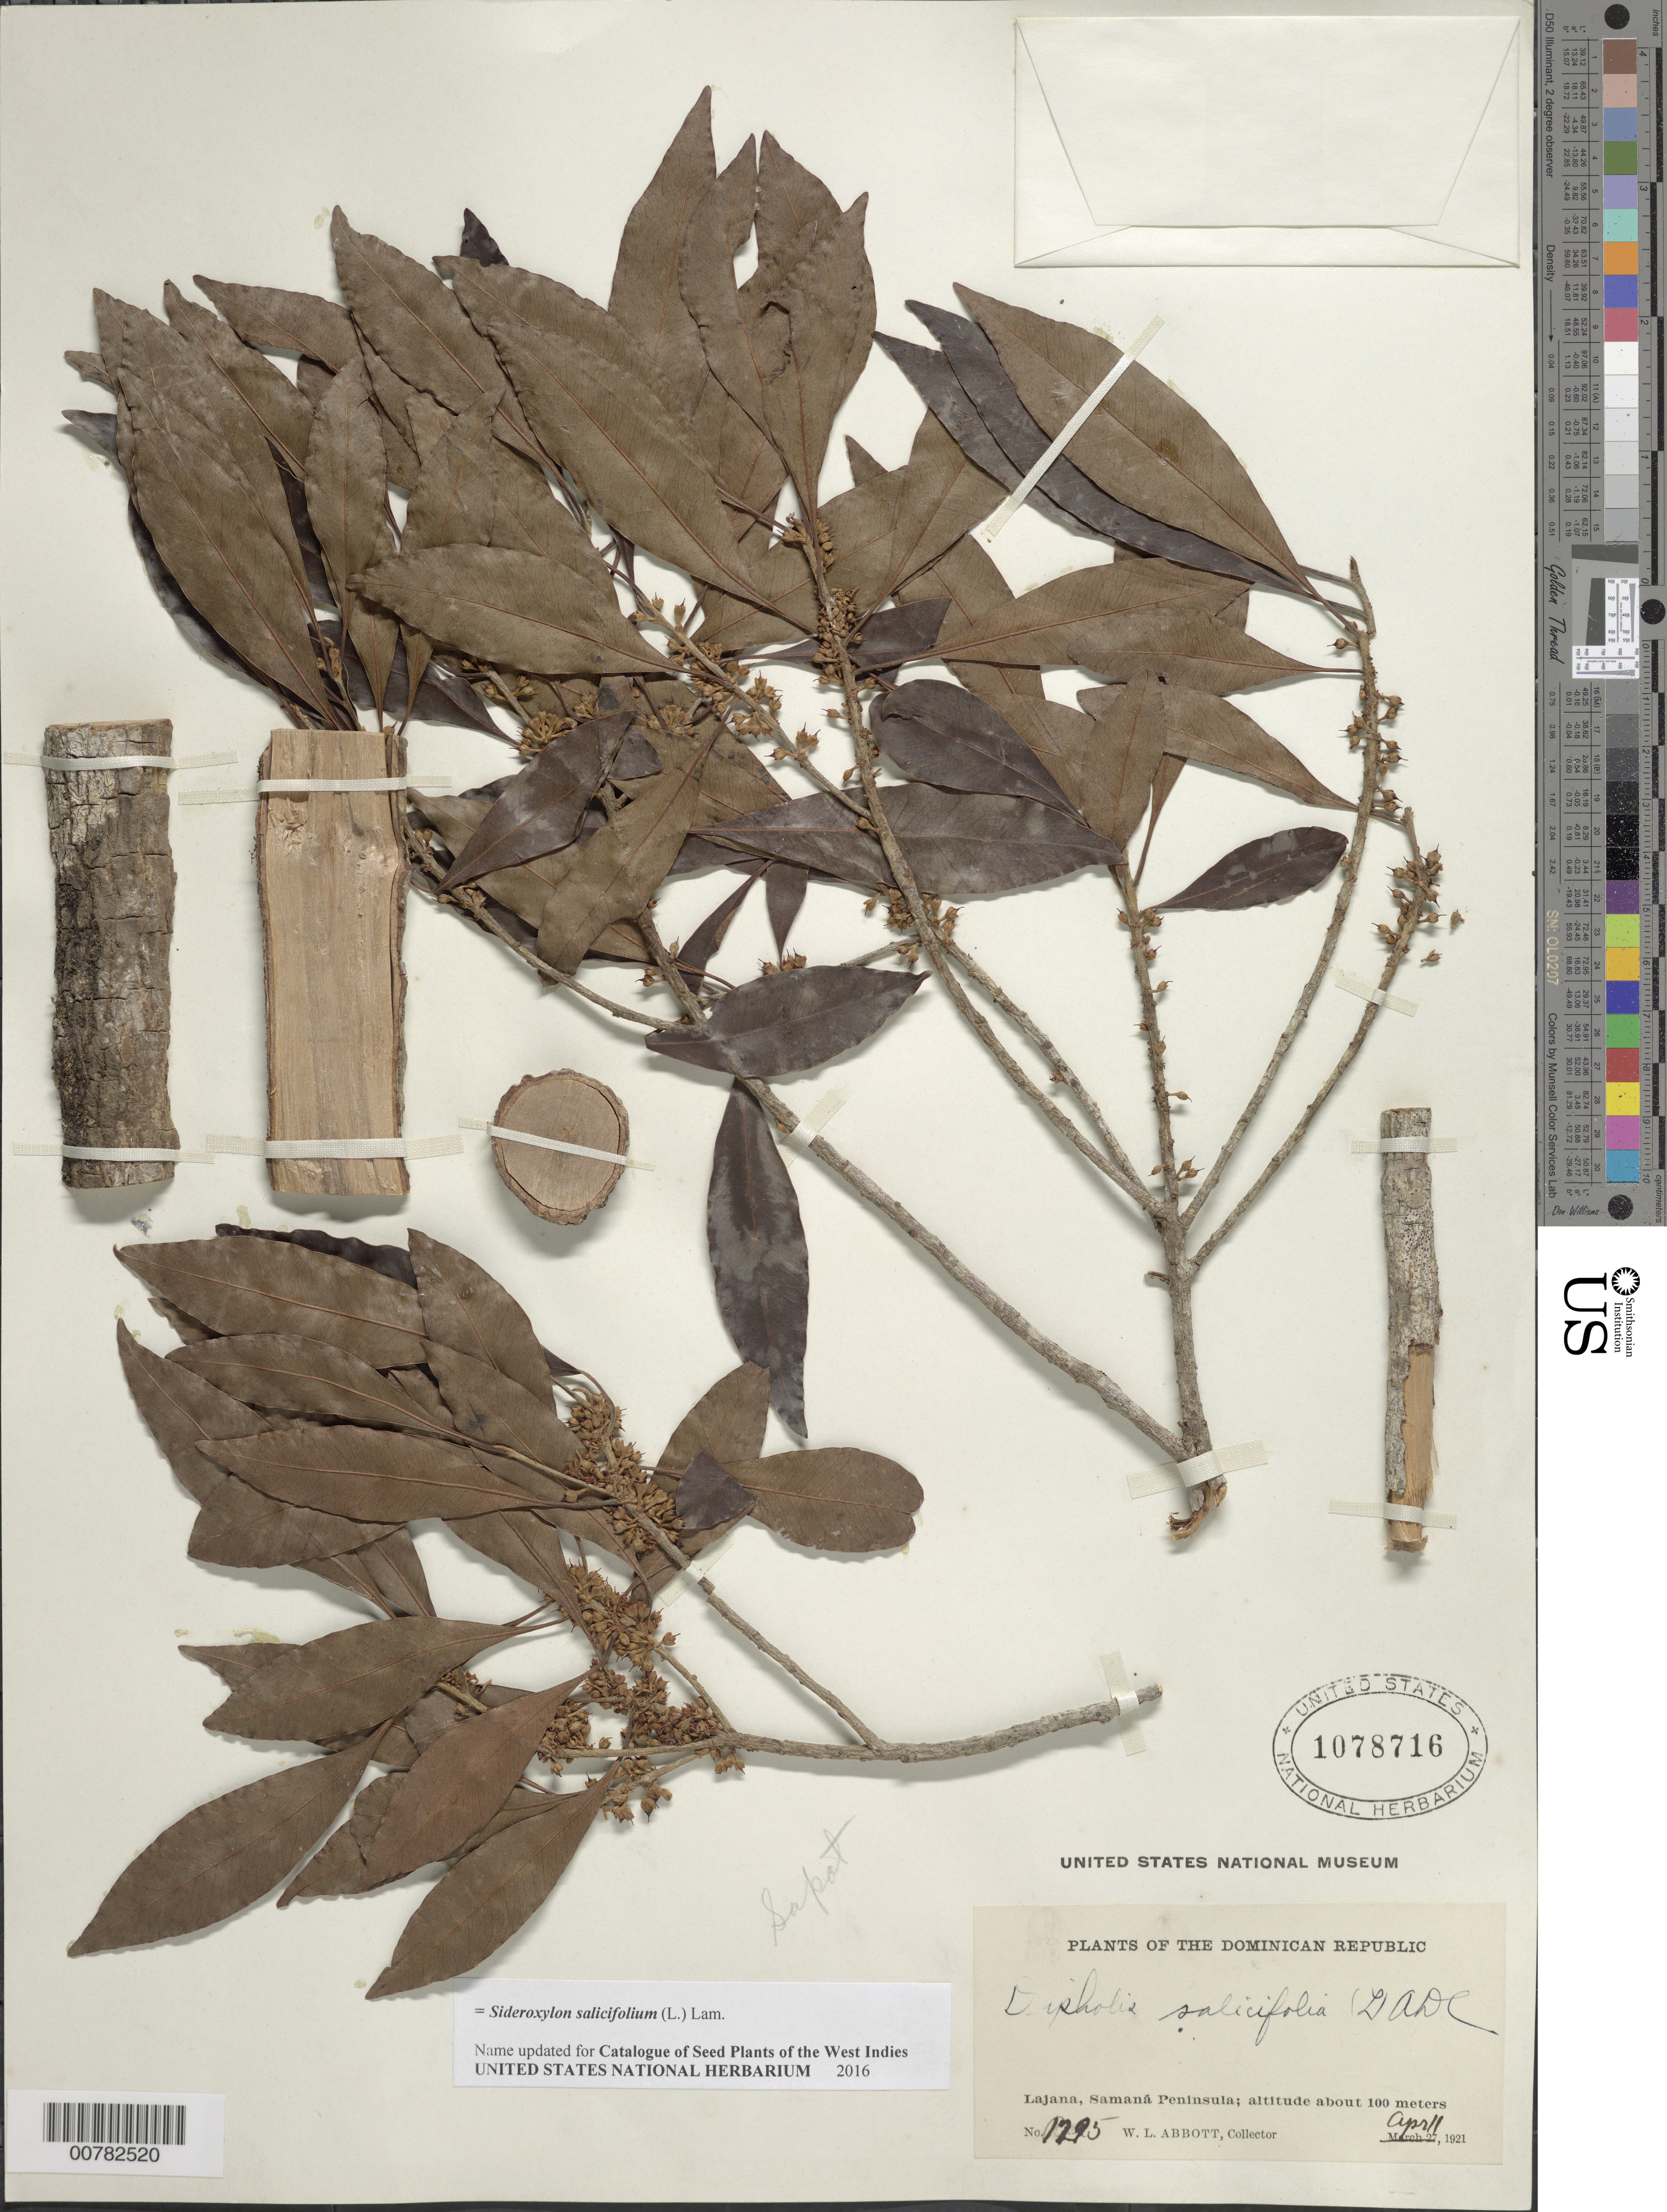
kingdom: Plantae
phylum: Tracheophyta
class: Magnoliopsida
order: Ericales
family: Sapotaceae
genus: Sideroxylon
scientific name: Sideroxylon salicifolium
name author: (L.) Lam.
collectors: W. L. Abbott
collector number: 1295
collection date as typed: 11 Apr 1910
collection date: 1910-04-11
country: Dominican Republic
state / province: Samana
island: Hispaniola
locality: Samaná Peninsula, Lajana.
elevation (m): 100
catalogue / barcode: US 1079716